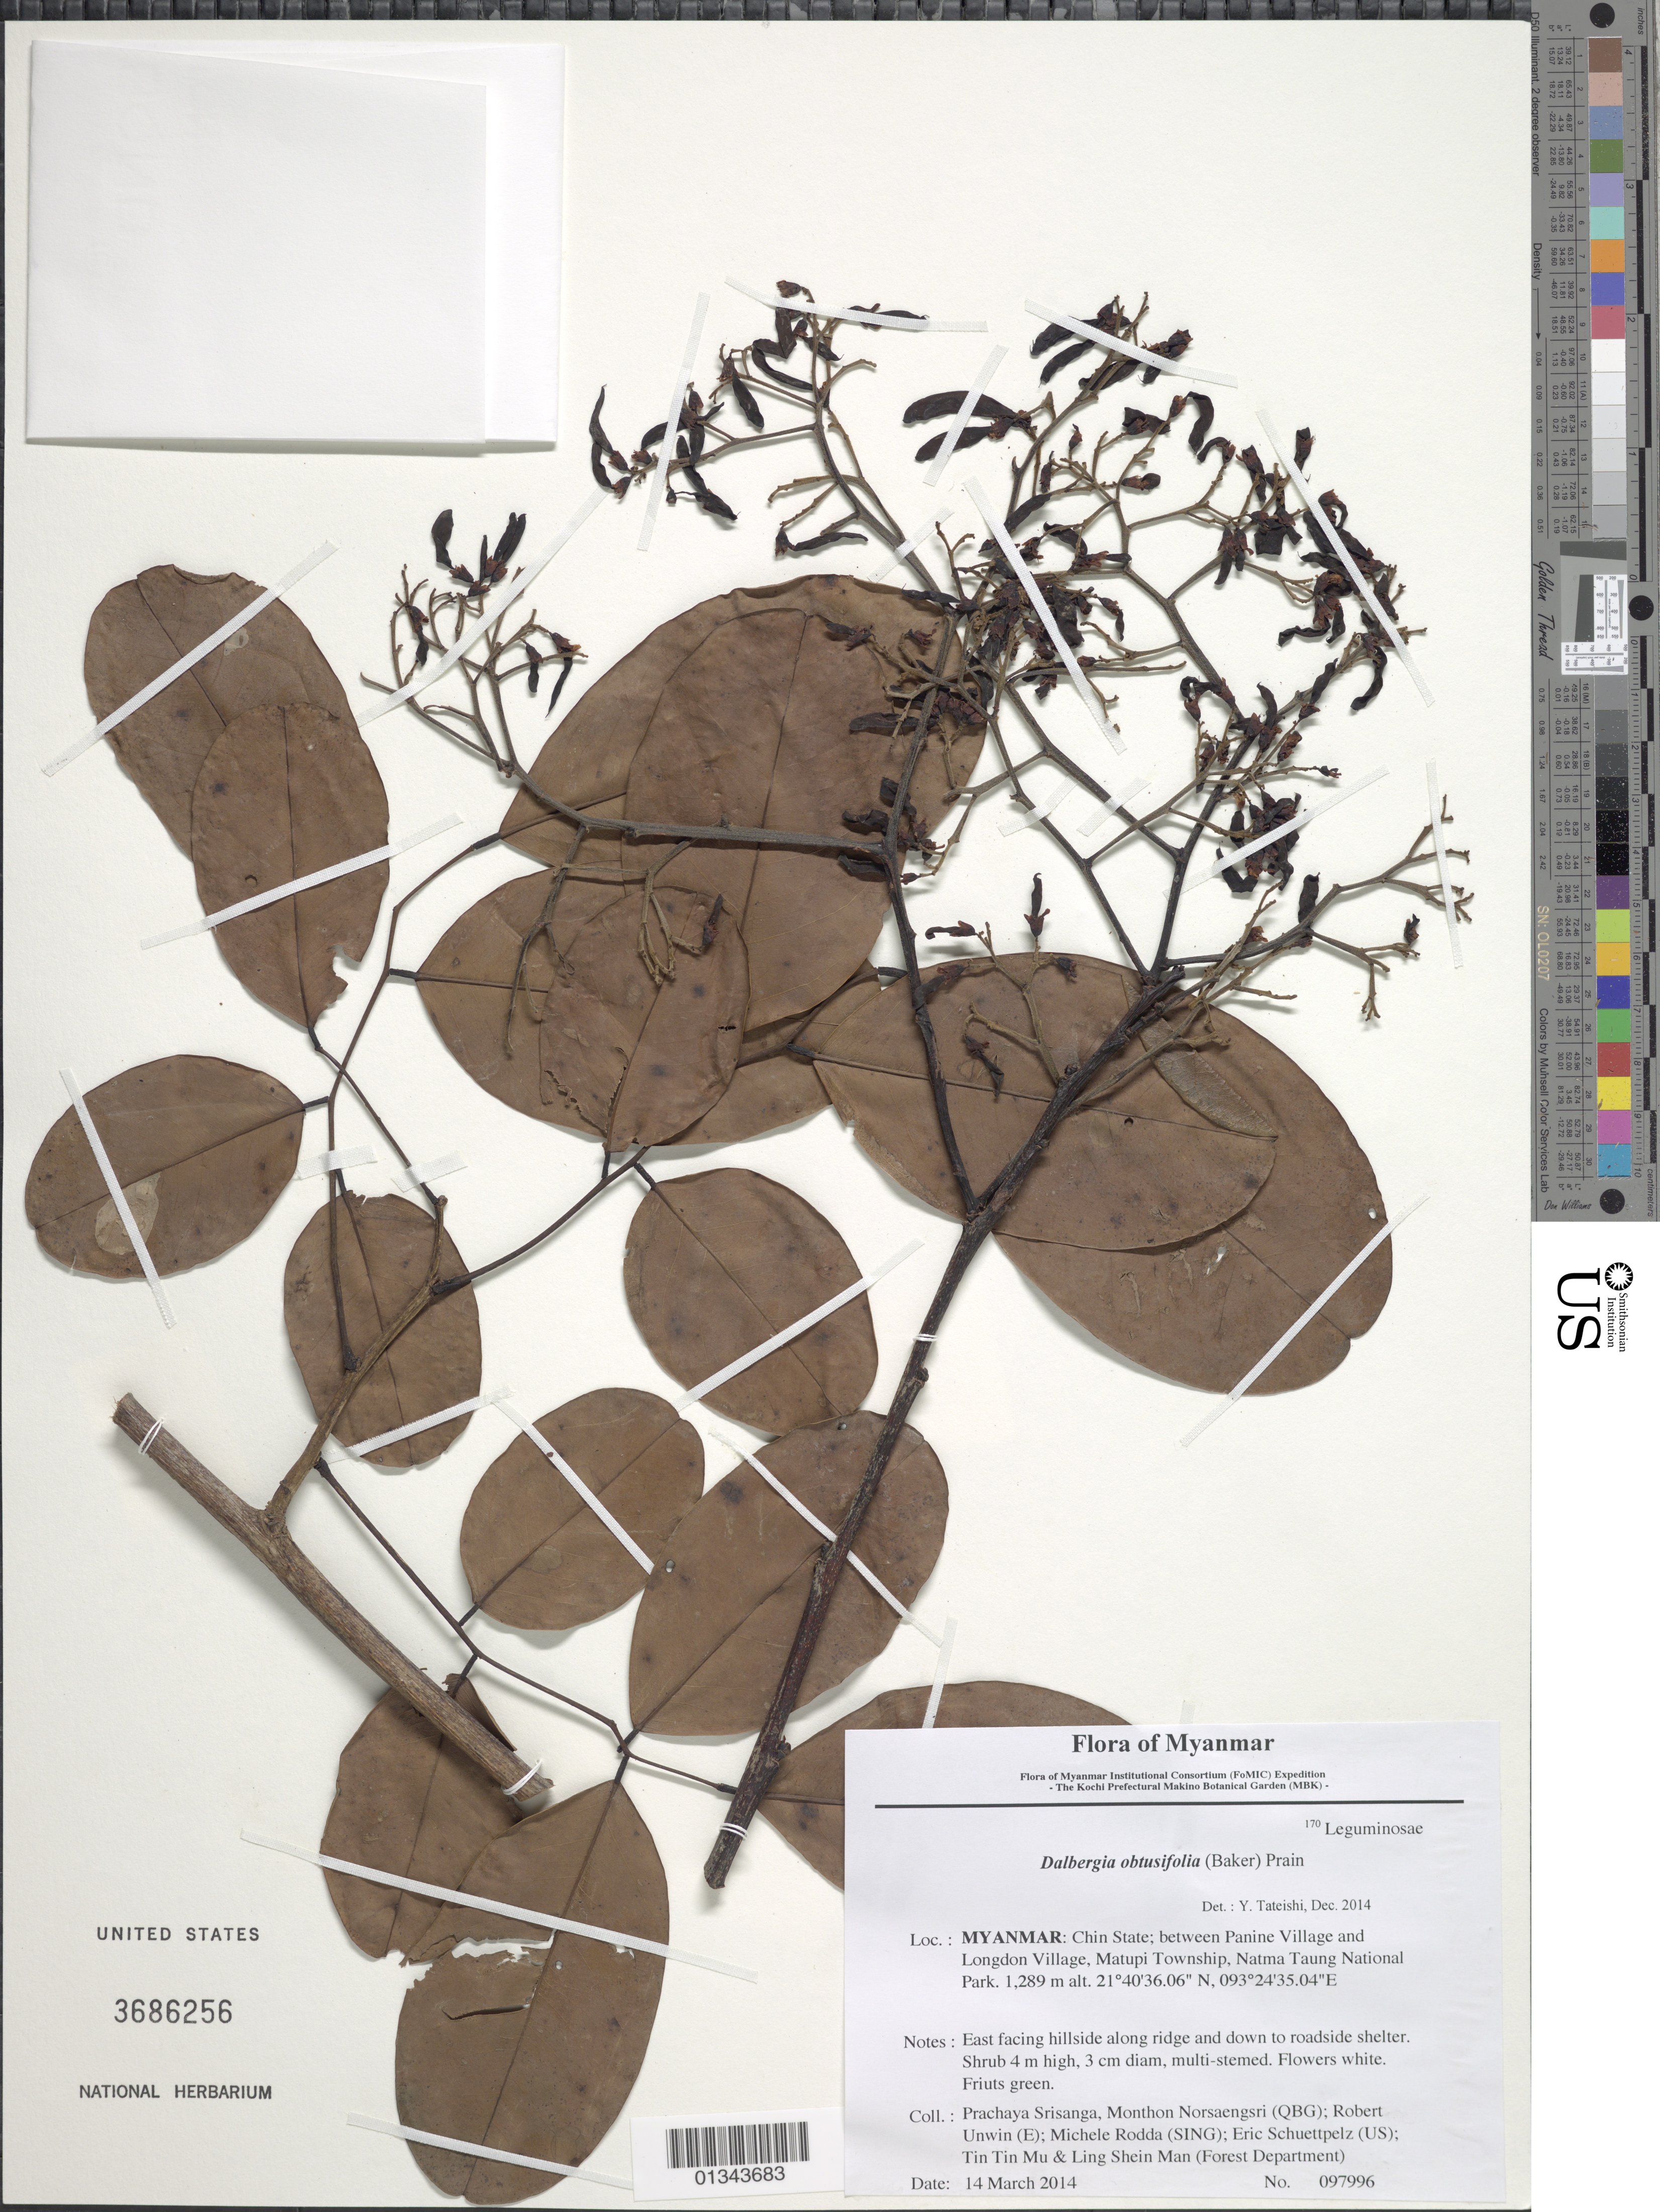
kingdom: Plantae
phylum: Tracheophyta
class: Magnoliopsida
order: Fabales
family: Fabaceae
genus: Dalbergia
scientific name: Dalbergia obtusifolia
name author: (Baker) Prain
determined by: Baba, Y.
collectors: P. Srisanga, M. Norsaengsri, R. Unwin, M. Rodda, E. Schuettpelz, Tin Tin Mu & Ling Shein Man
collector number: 97996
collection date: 2014-03-14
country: Myanmar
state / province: Chin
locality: Between Panine Village and Longdon Village, Matupi Township, Natma Taung National Park.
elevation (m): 1289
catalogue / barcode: US 3686256